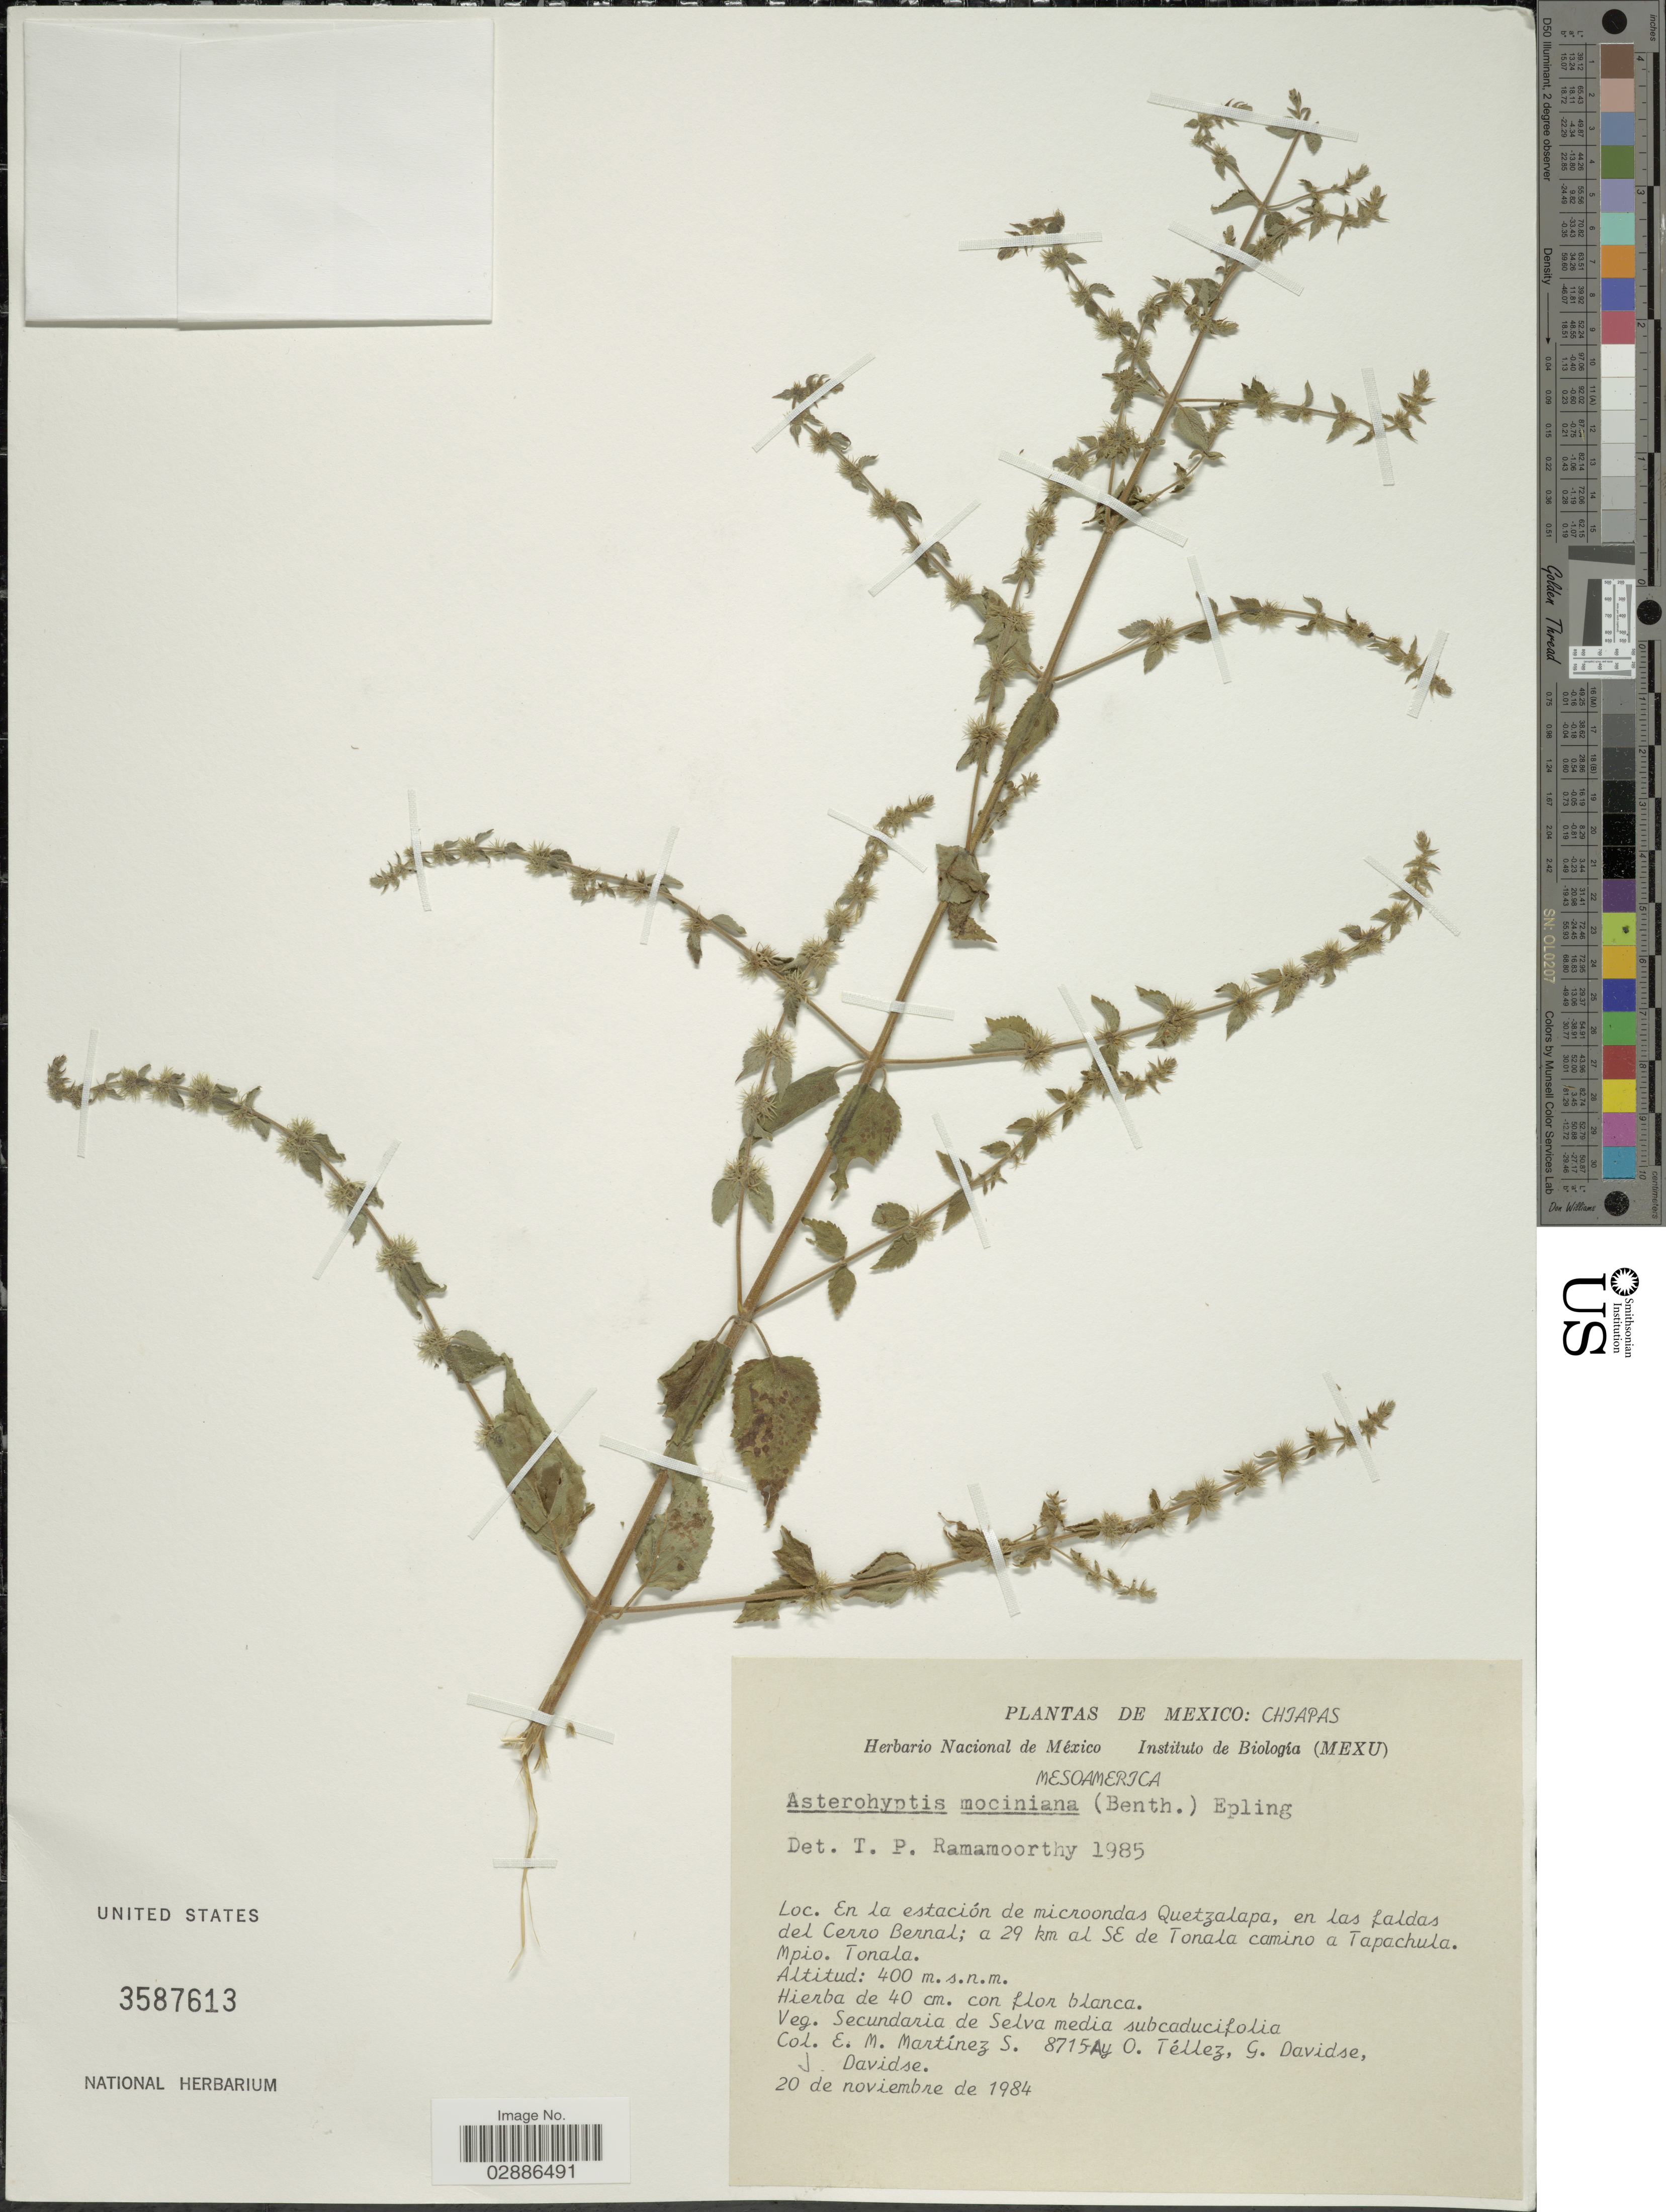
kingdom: Plantae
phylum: Tracheophyta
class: Magnoliopsida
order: Lamiales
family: Lamiaceae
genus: Asterohyptis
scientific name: Asterohyptis mociniana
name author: (Benth.) Epling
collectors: E. M. Martínez S., O. Tellez, G. Davidse & J. Davidse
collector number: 8715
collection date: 1984-11-20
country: Mexico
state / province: Chiapas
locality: Chiapas, En la estación de microondas Quetzalapa, en las faldas del Cerro Bernal; a 29 km al SE de Tonala camino a Tapachula, Mpio. Tonala.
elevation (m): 400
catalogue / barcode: US 3587613